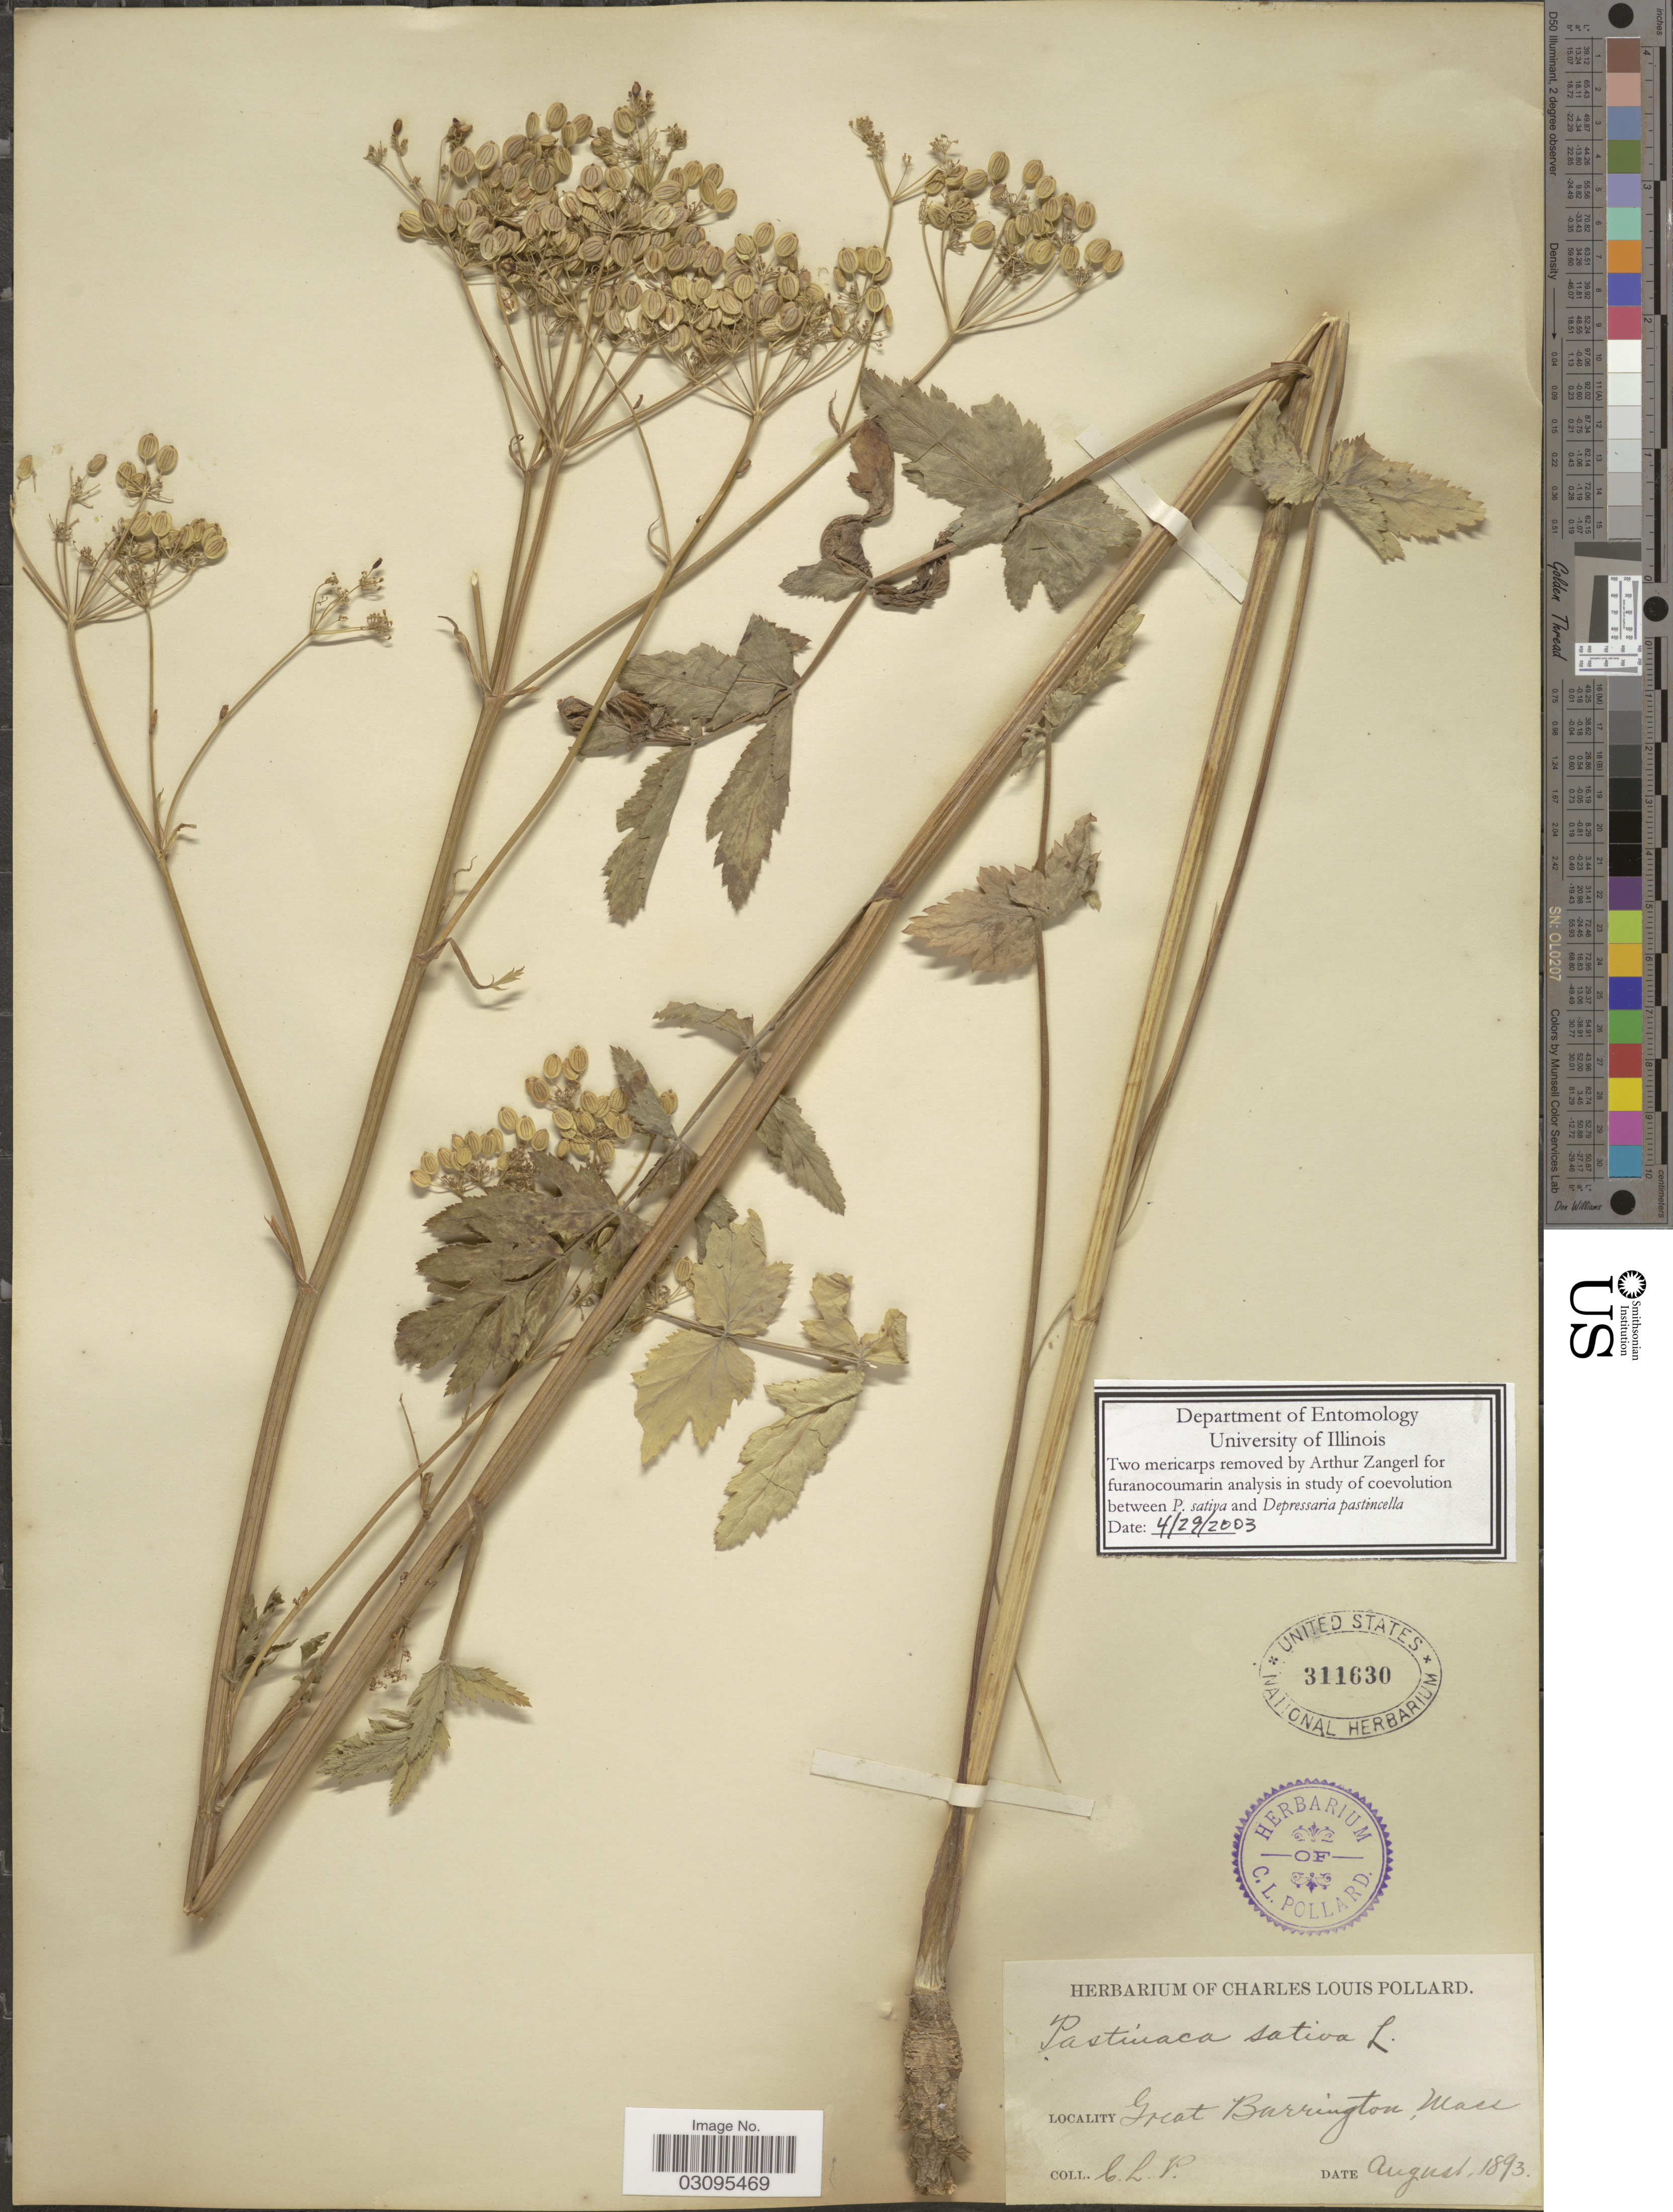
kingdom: Plantae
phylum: Tracheophyta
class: Magnoliopsida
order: Apiales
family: Apiaceae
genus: Pastinaca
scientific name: Pastinaca sativa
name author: L.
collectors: C. L. Pollard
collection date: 1893-08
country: United States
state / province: Massachusetts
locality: Great Barrington, Mass.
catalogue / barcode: US 311630